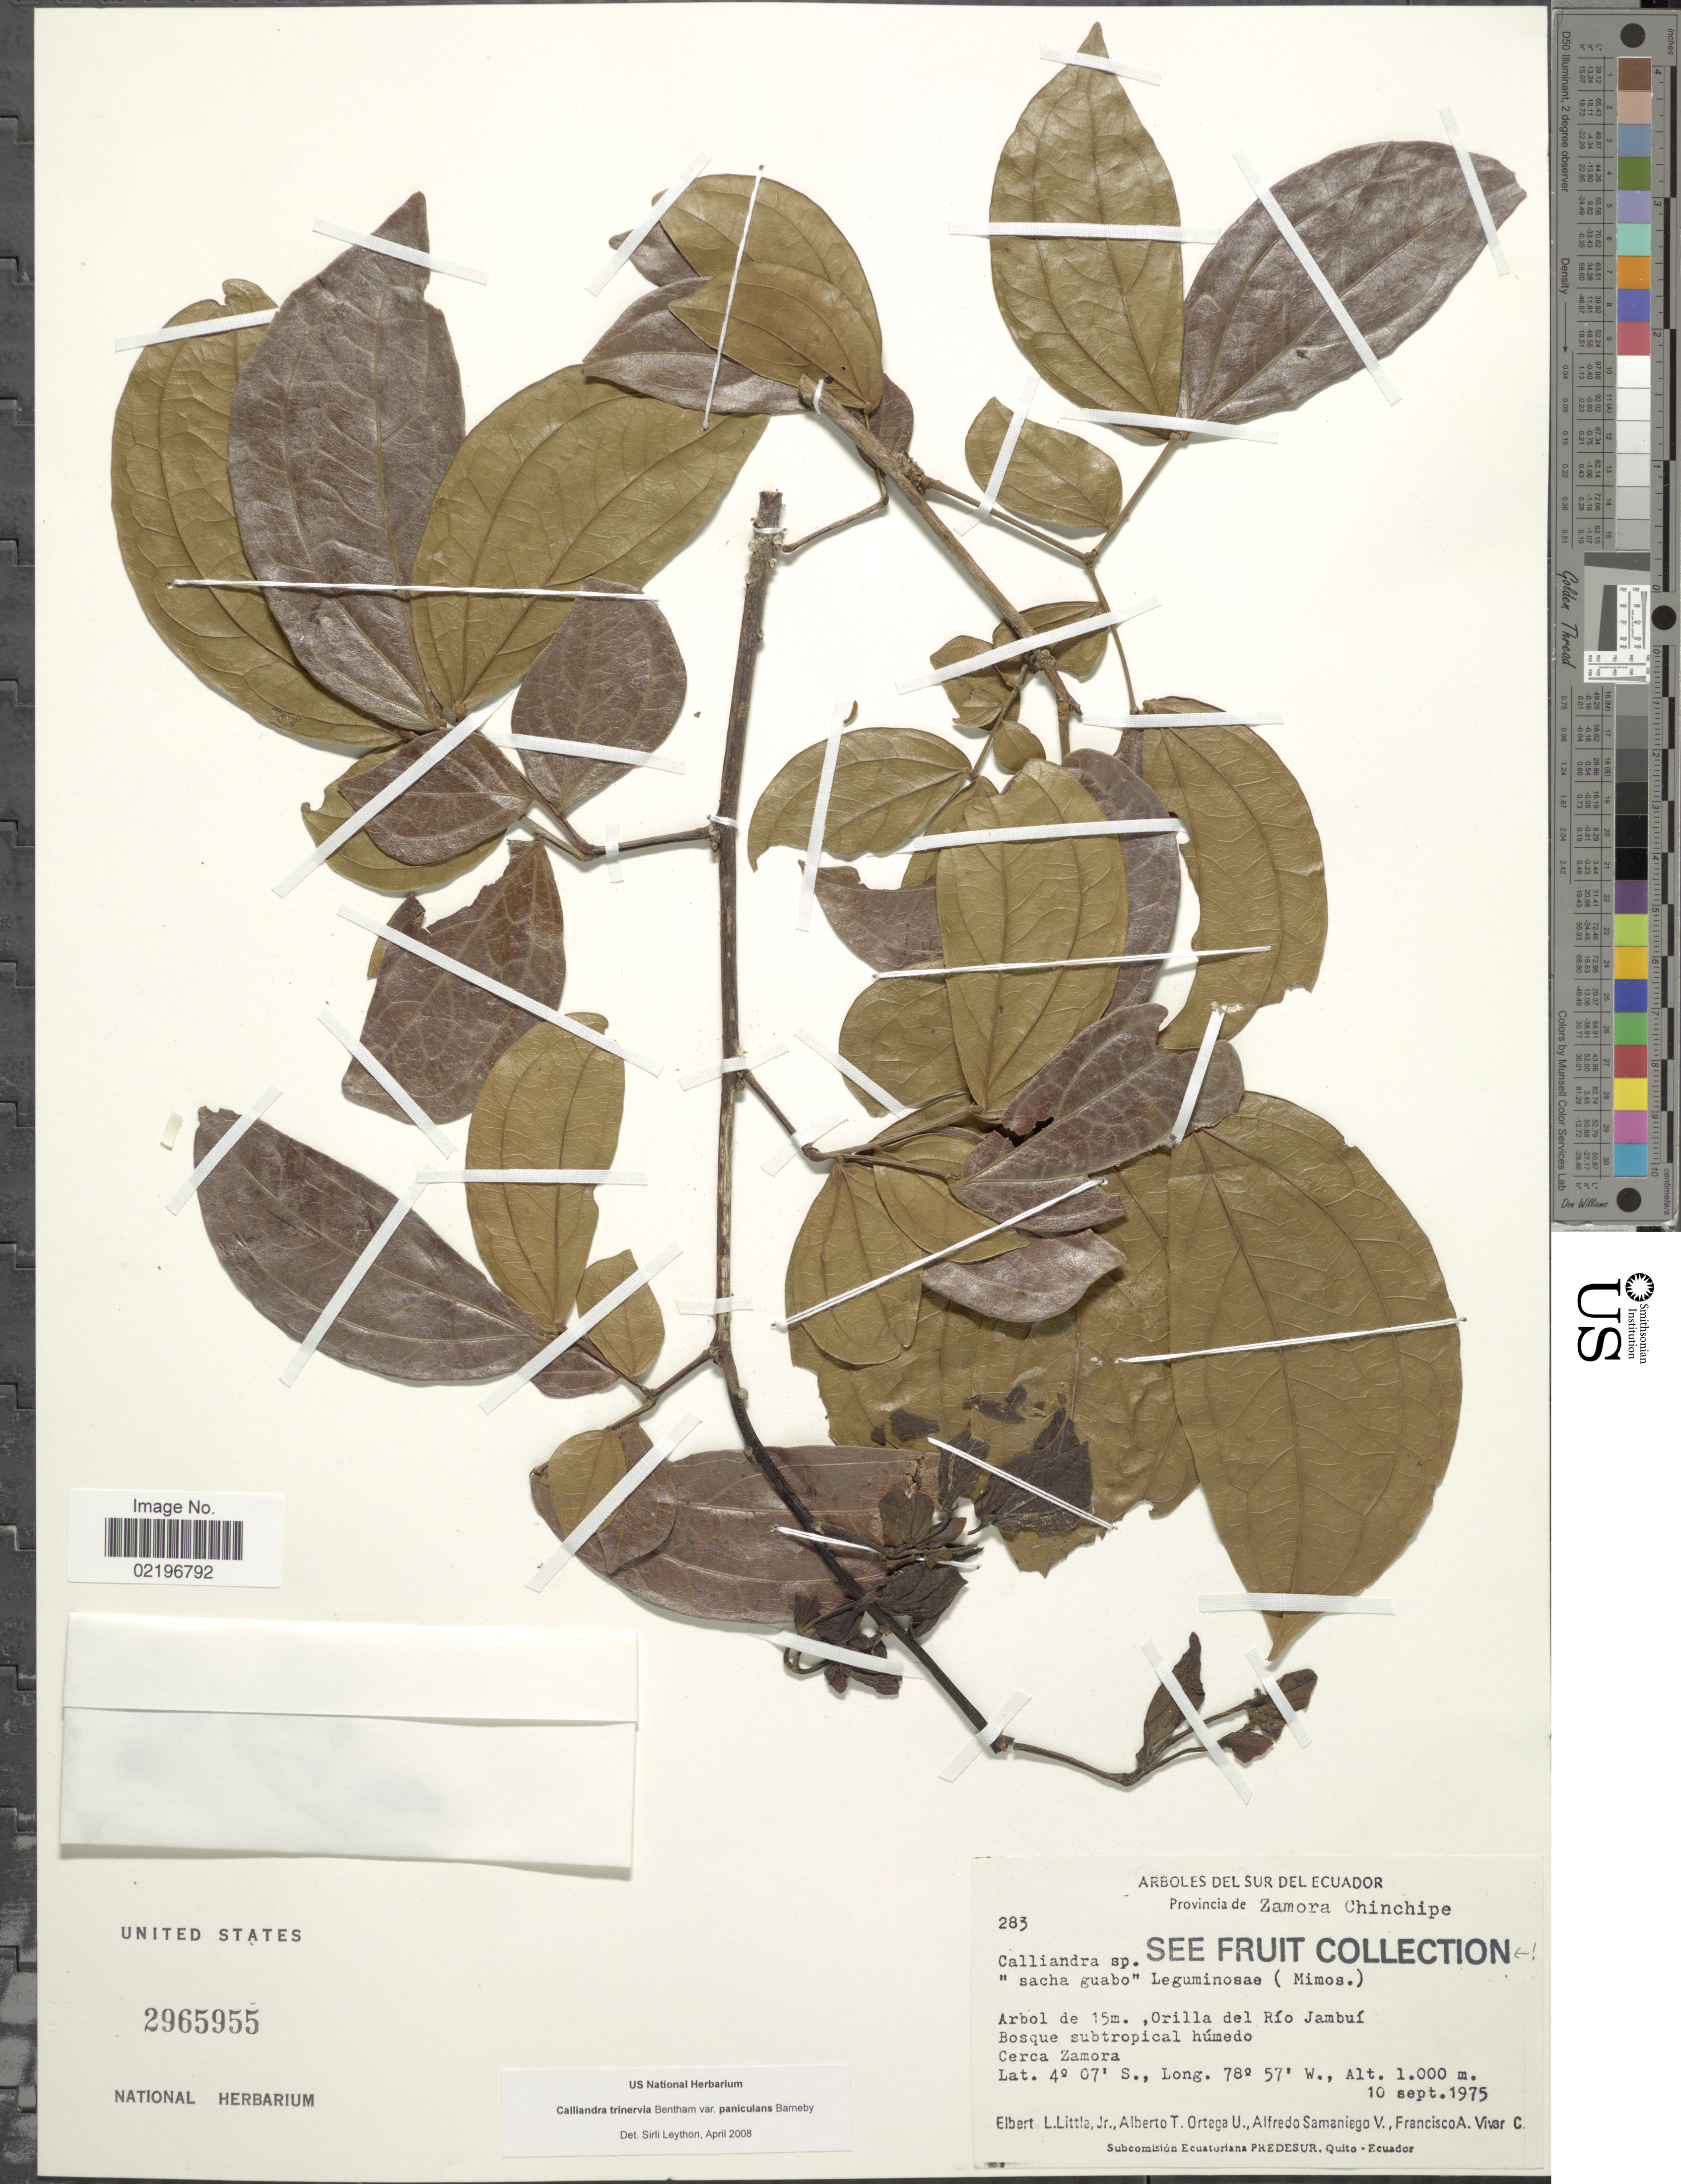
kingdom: Plantae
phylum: Tracheophyta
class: Magnoliopsida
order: Fabales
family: Fabaceae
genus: Calliandra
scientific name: Calliandra trinervia var. paniculans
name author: Barneby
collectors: E. L. Little, A. T. Ortega U., A. V. Samaniego & F. A. Vivar C.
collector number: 283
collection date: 1975-09-10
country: Ecuador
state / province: Zamora-Chinchipe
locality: Bosque subtropical humedo. Cerca Zamora.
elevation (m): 1000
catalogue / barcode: US 2965955